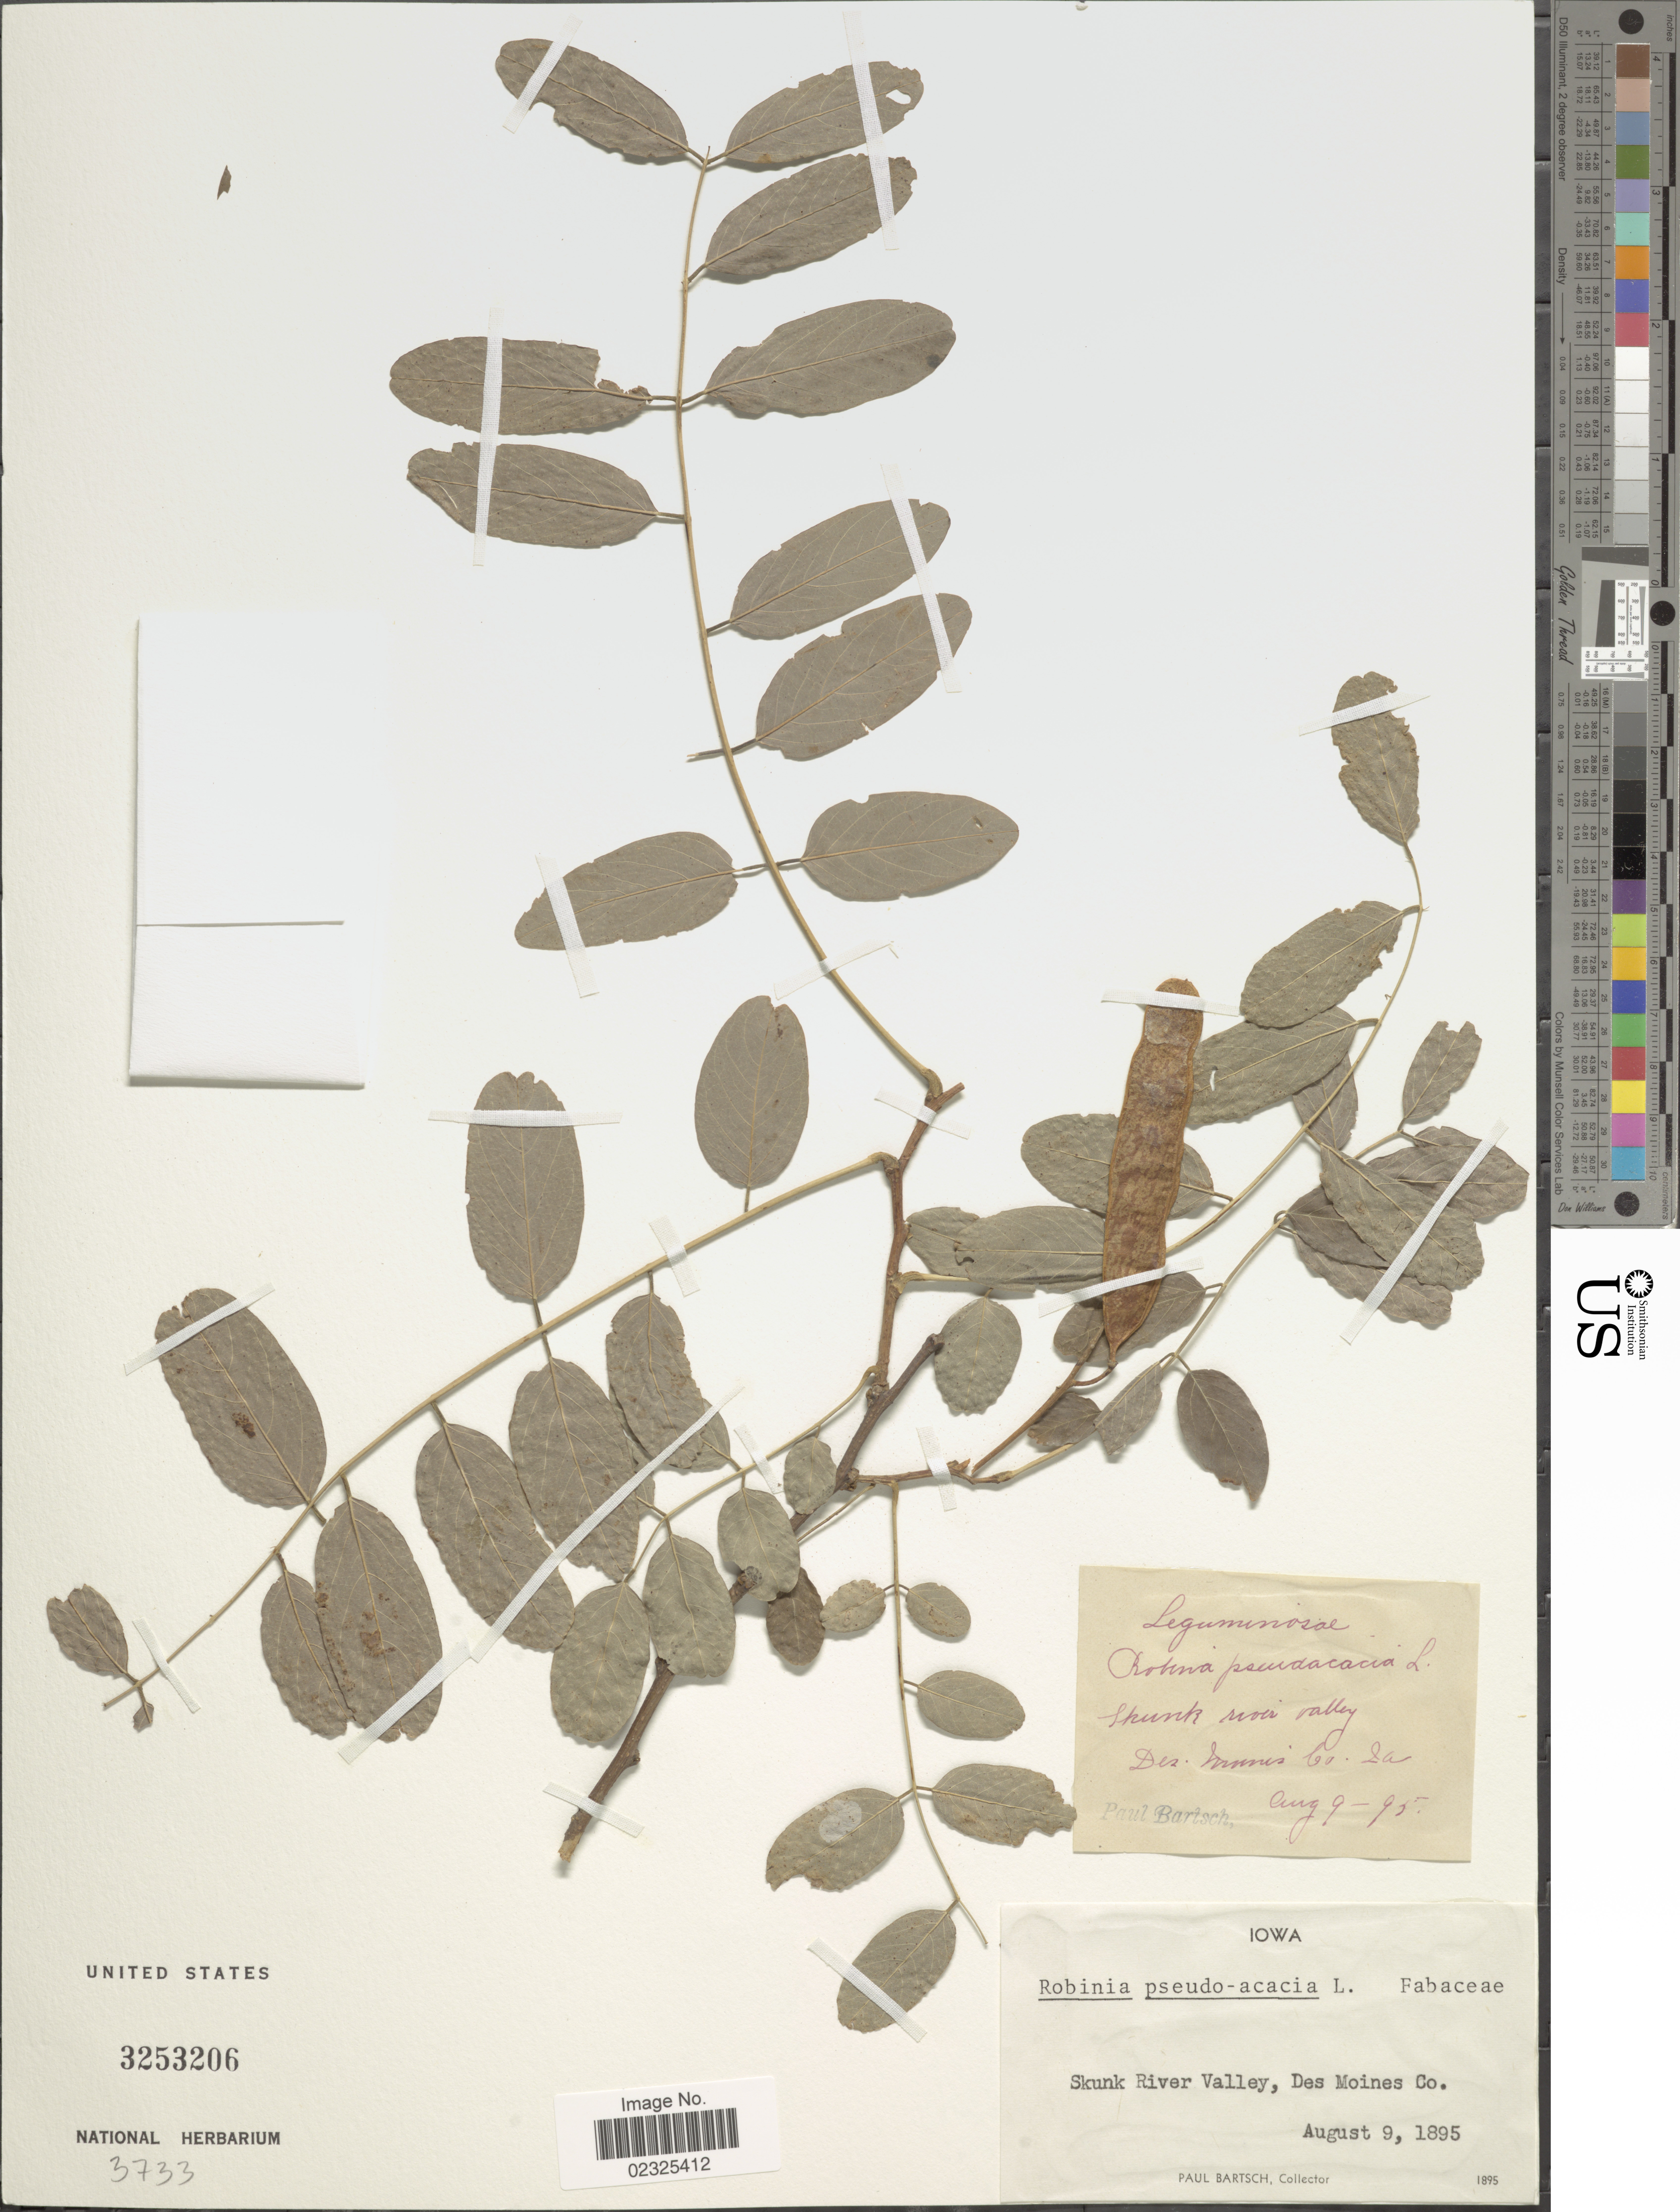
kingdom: Plantae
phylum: Tracheophyta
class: Magnoliopsida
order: Fabales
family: Fabaceae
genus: Robinia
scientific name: Robinia pseudoacacia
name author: L.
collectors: P. Bartsch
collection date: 1895-08-09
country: United States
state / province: Iowa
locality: Skunk River Valley, Des Moines Co.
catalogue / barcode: US 3253206